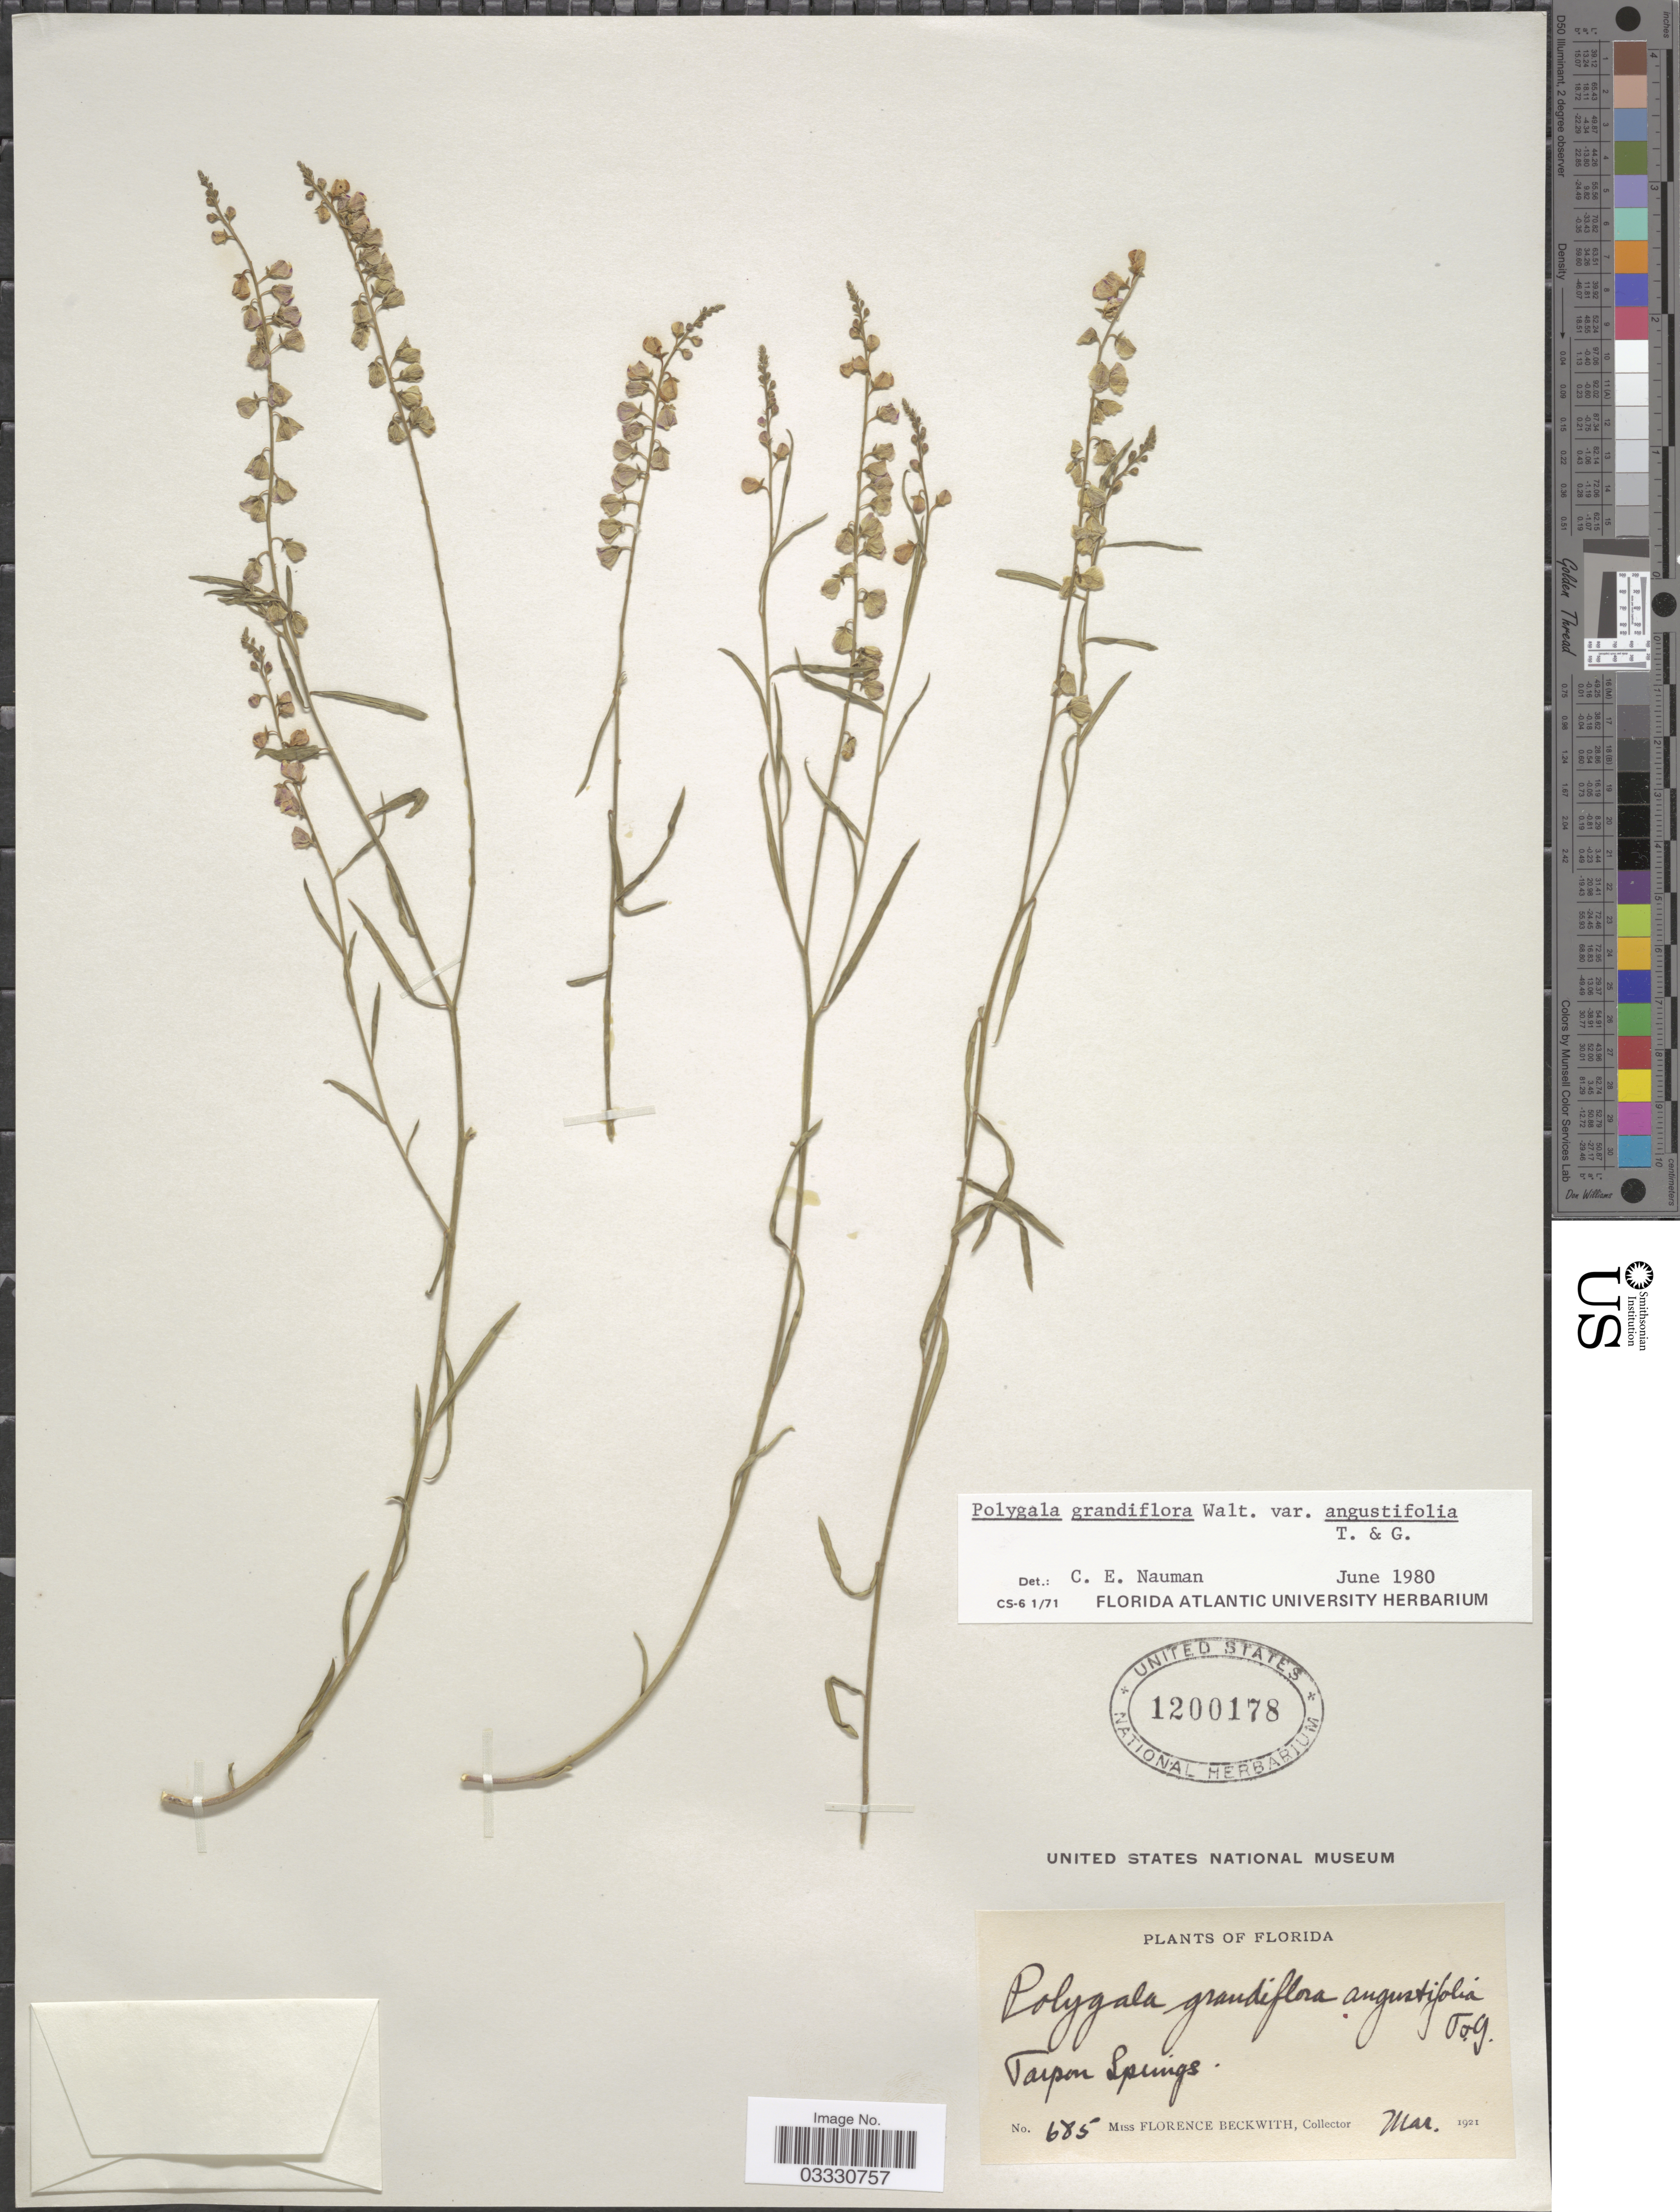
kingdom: Plantae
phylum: Tracheophyta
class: Magnoliopsida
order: Fabales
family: Polygalaceae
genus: Asemeia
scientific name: Asemeia grandiflora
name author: (Walter) Small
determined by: Strong, Mark T., (BOT), Smithsonian Institution - National Museum of Natural History (UNITED STATES)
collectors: F. Beckwith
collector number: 685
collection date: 1921-03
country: United States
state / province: Florida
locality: Tarpon Springs.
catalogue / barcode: US 1200178